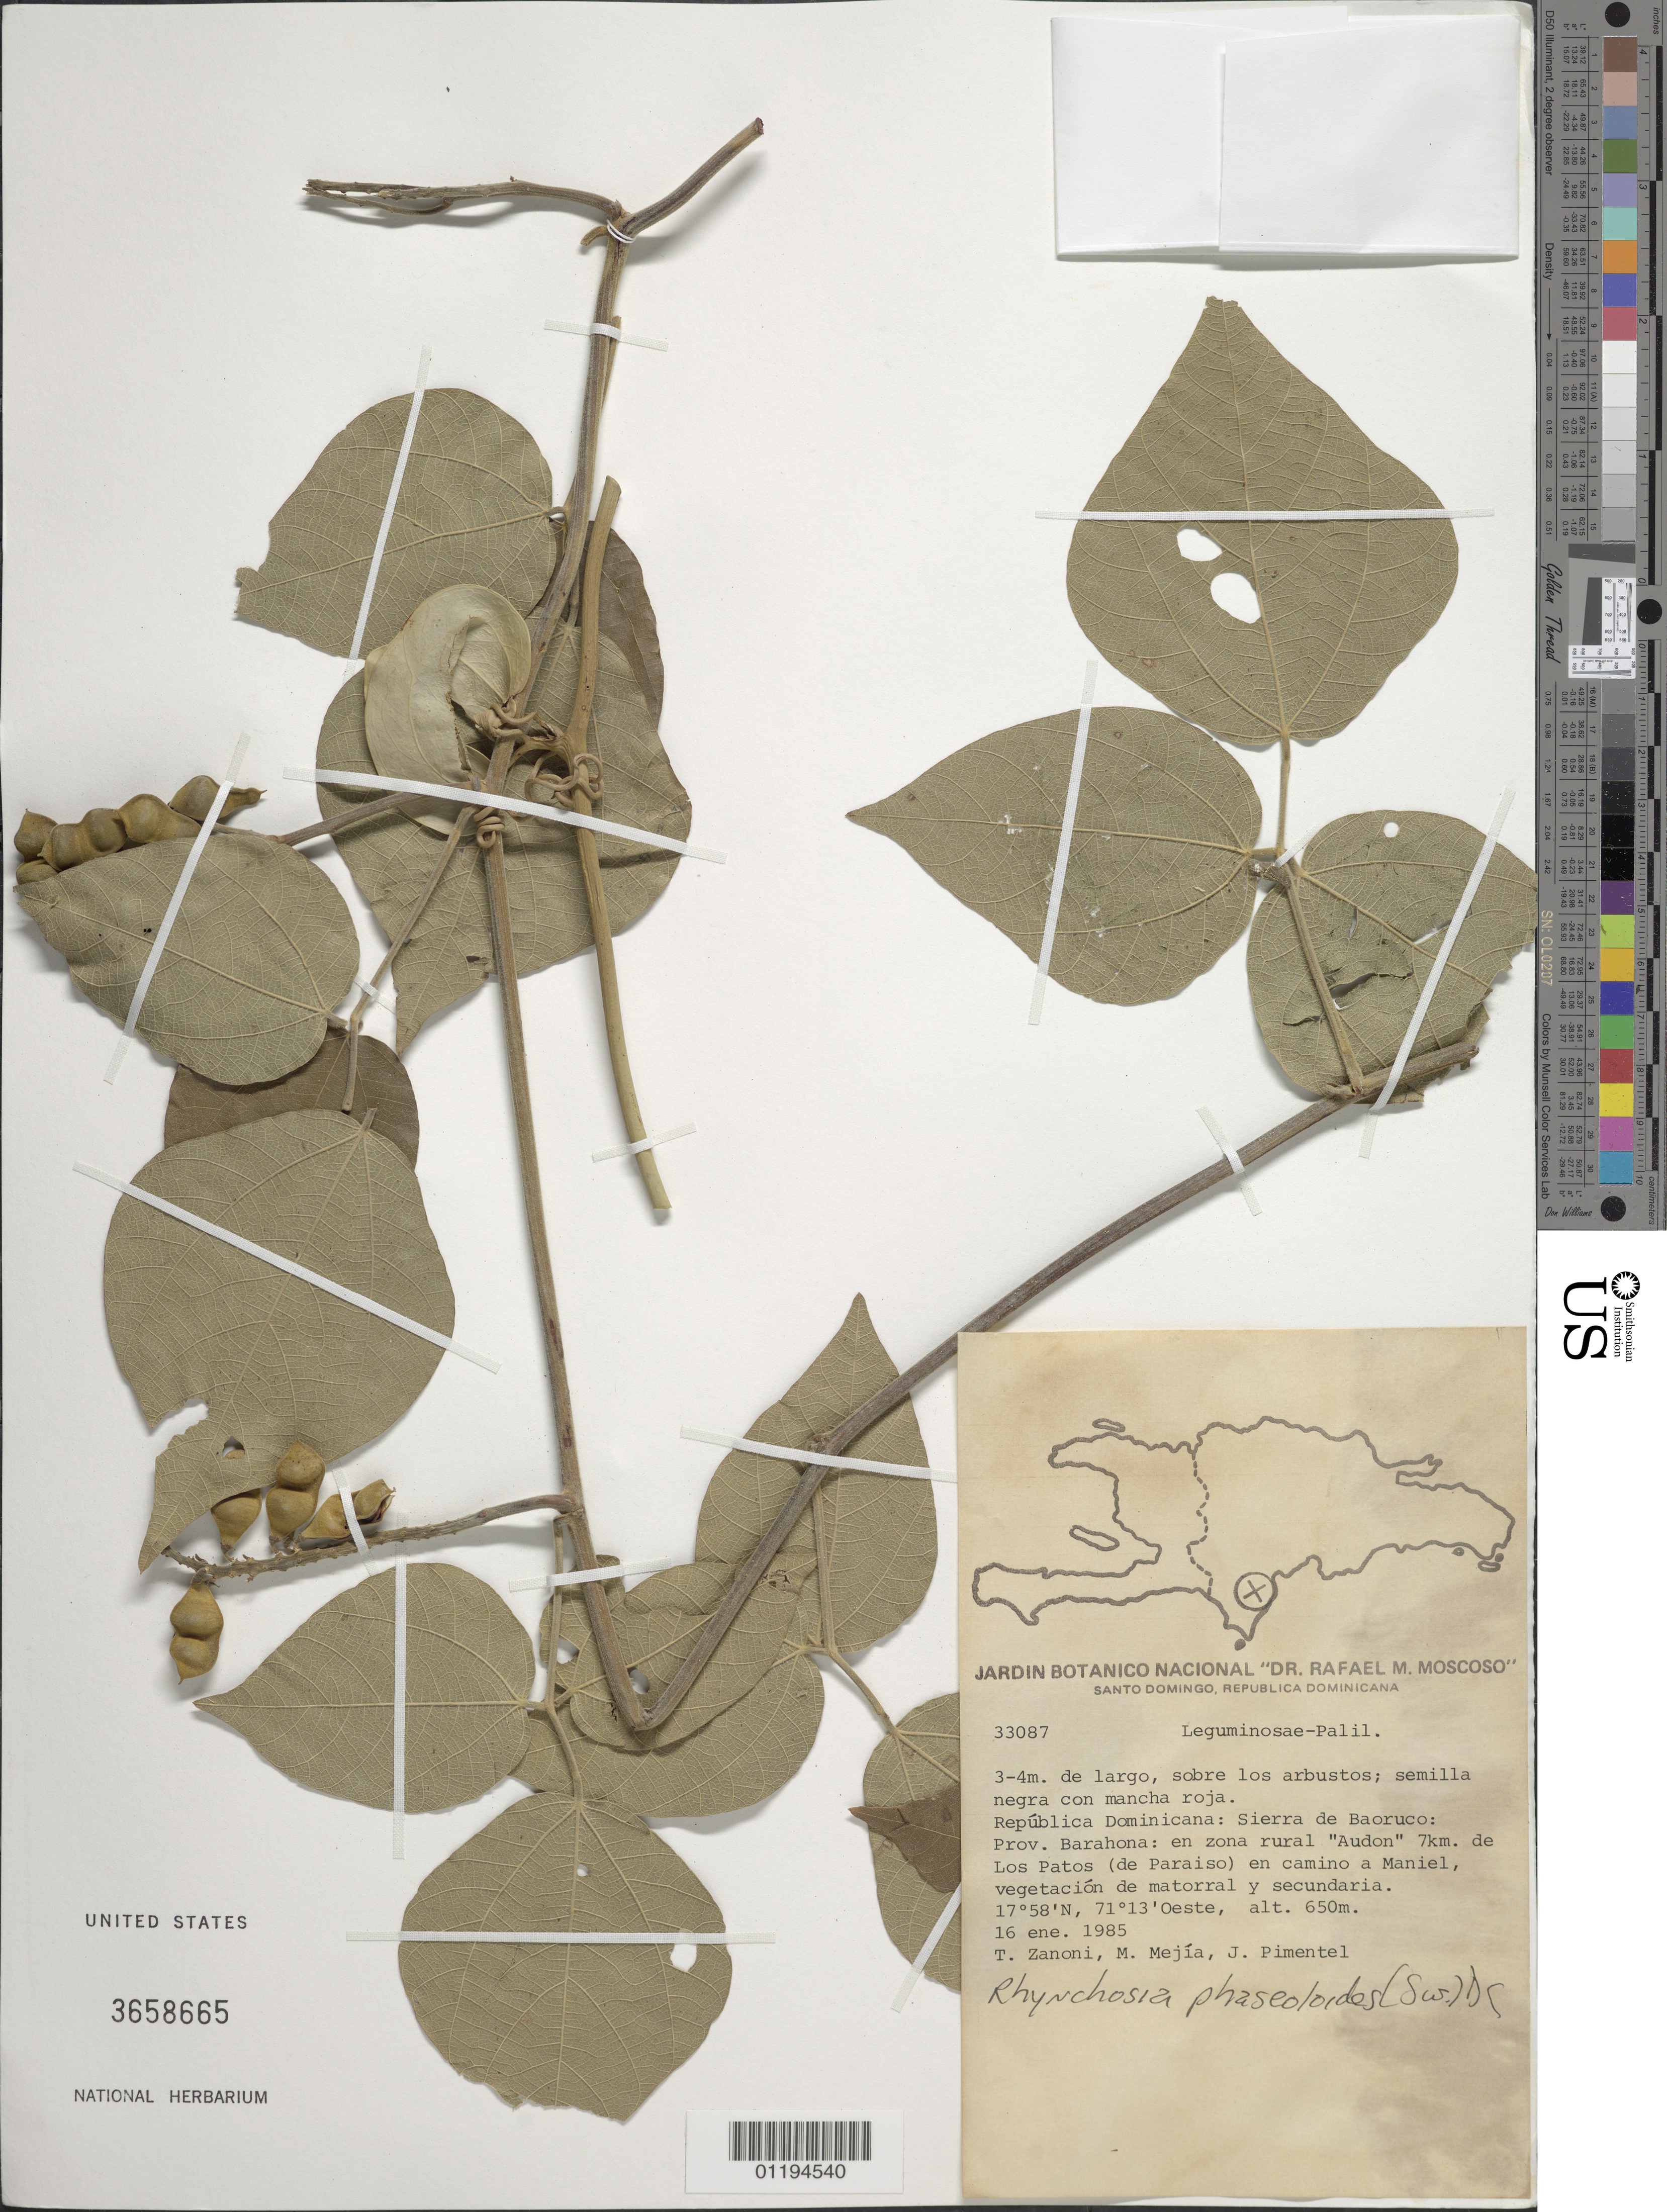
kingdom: Plantae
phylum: Tracheophyta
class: Magnoliopsida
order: Fabales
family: Fabaceae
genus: Rhynchosia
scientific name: Rhynchosia phaseoloides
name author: (Sw.) DC.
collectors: T. A. Zanoni, M. Mejia & J. Pimental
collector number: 33087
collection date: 1985-01-16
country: Dominican Republic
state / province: Barahona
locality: en rural area of Audon, 7 km from Los Patos on the way to Maniel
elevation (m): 650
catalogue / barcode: US 3658665